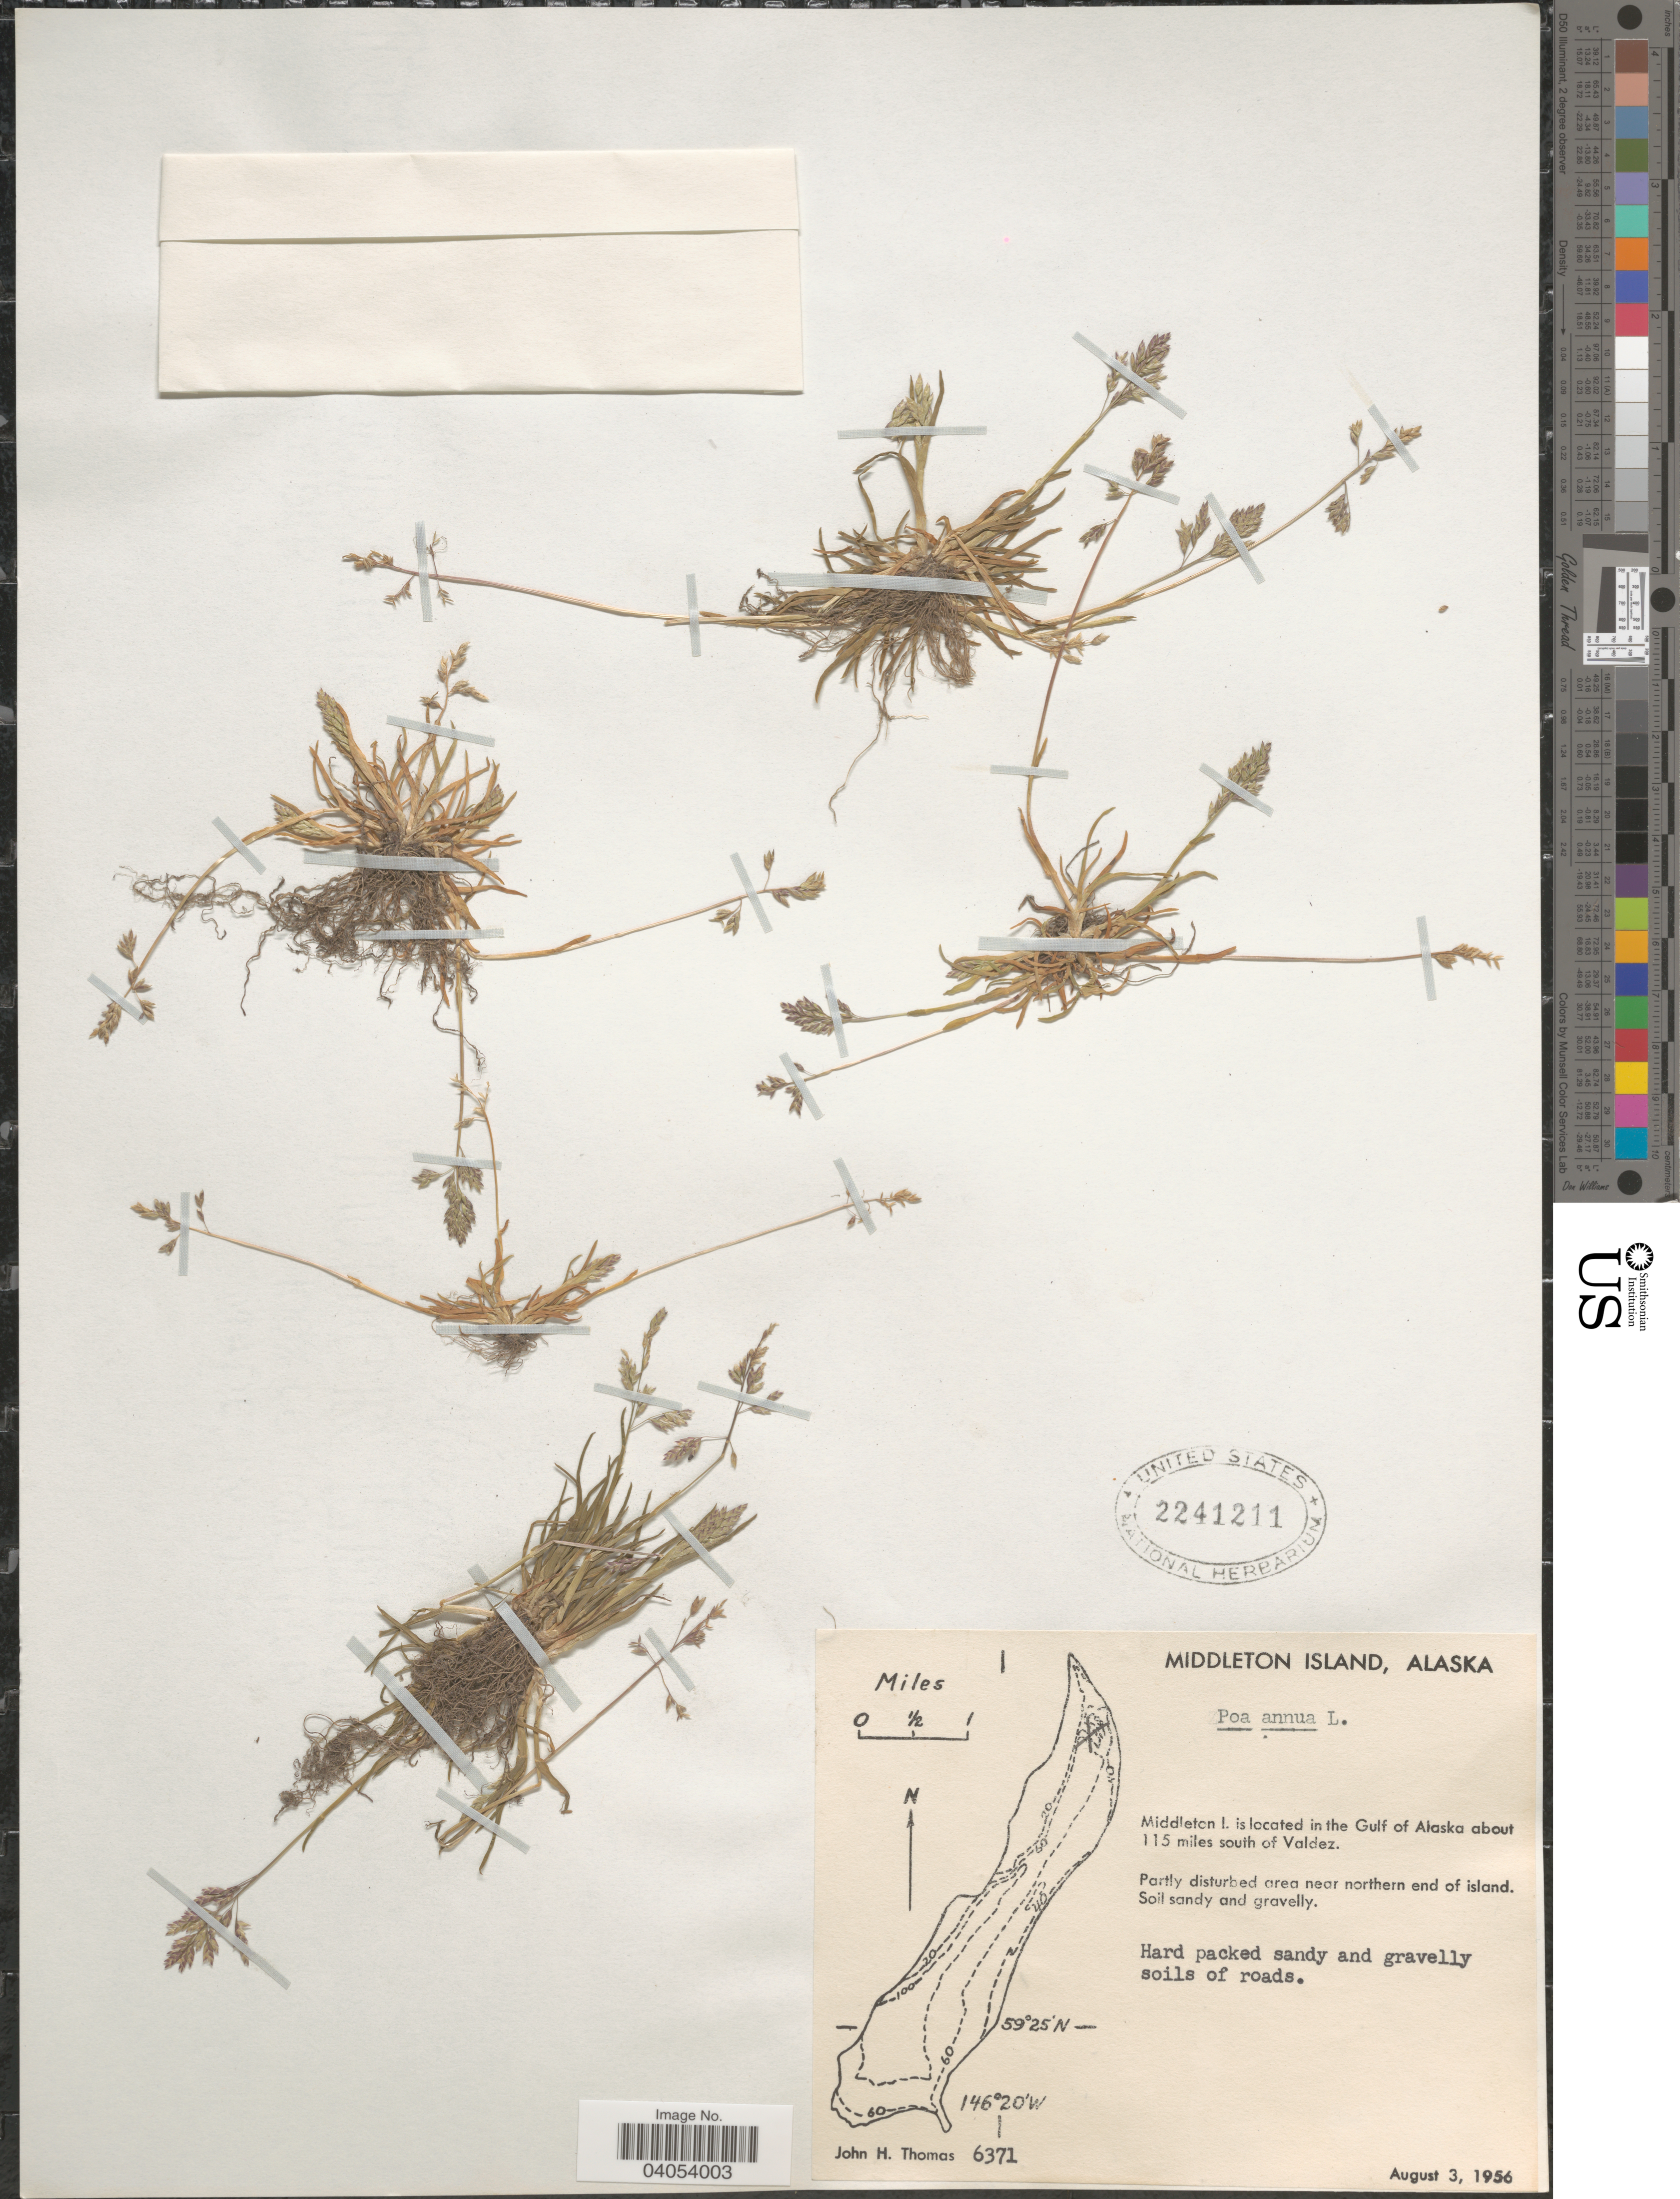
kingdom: Plantae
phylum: Tracheophyta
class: Liliopsida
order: Poales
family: Poaceae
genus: Poa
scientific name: Poa annua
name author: L.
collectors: J. H. Thomas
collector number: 6371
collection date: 1956-08-03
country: United States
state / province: Alaska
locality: Middleton Island. Middleton I. is located in the Gulf of Alaska about 115 miles south of Valdez. Area near northern end of island.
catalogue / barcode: US 2241211